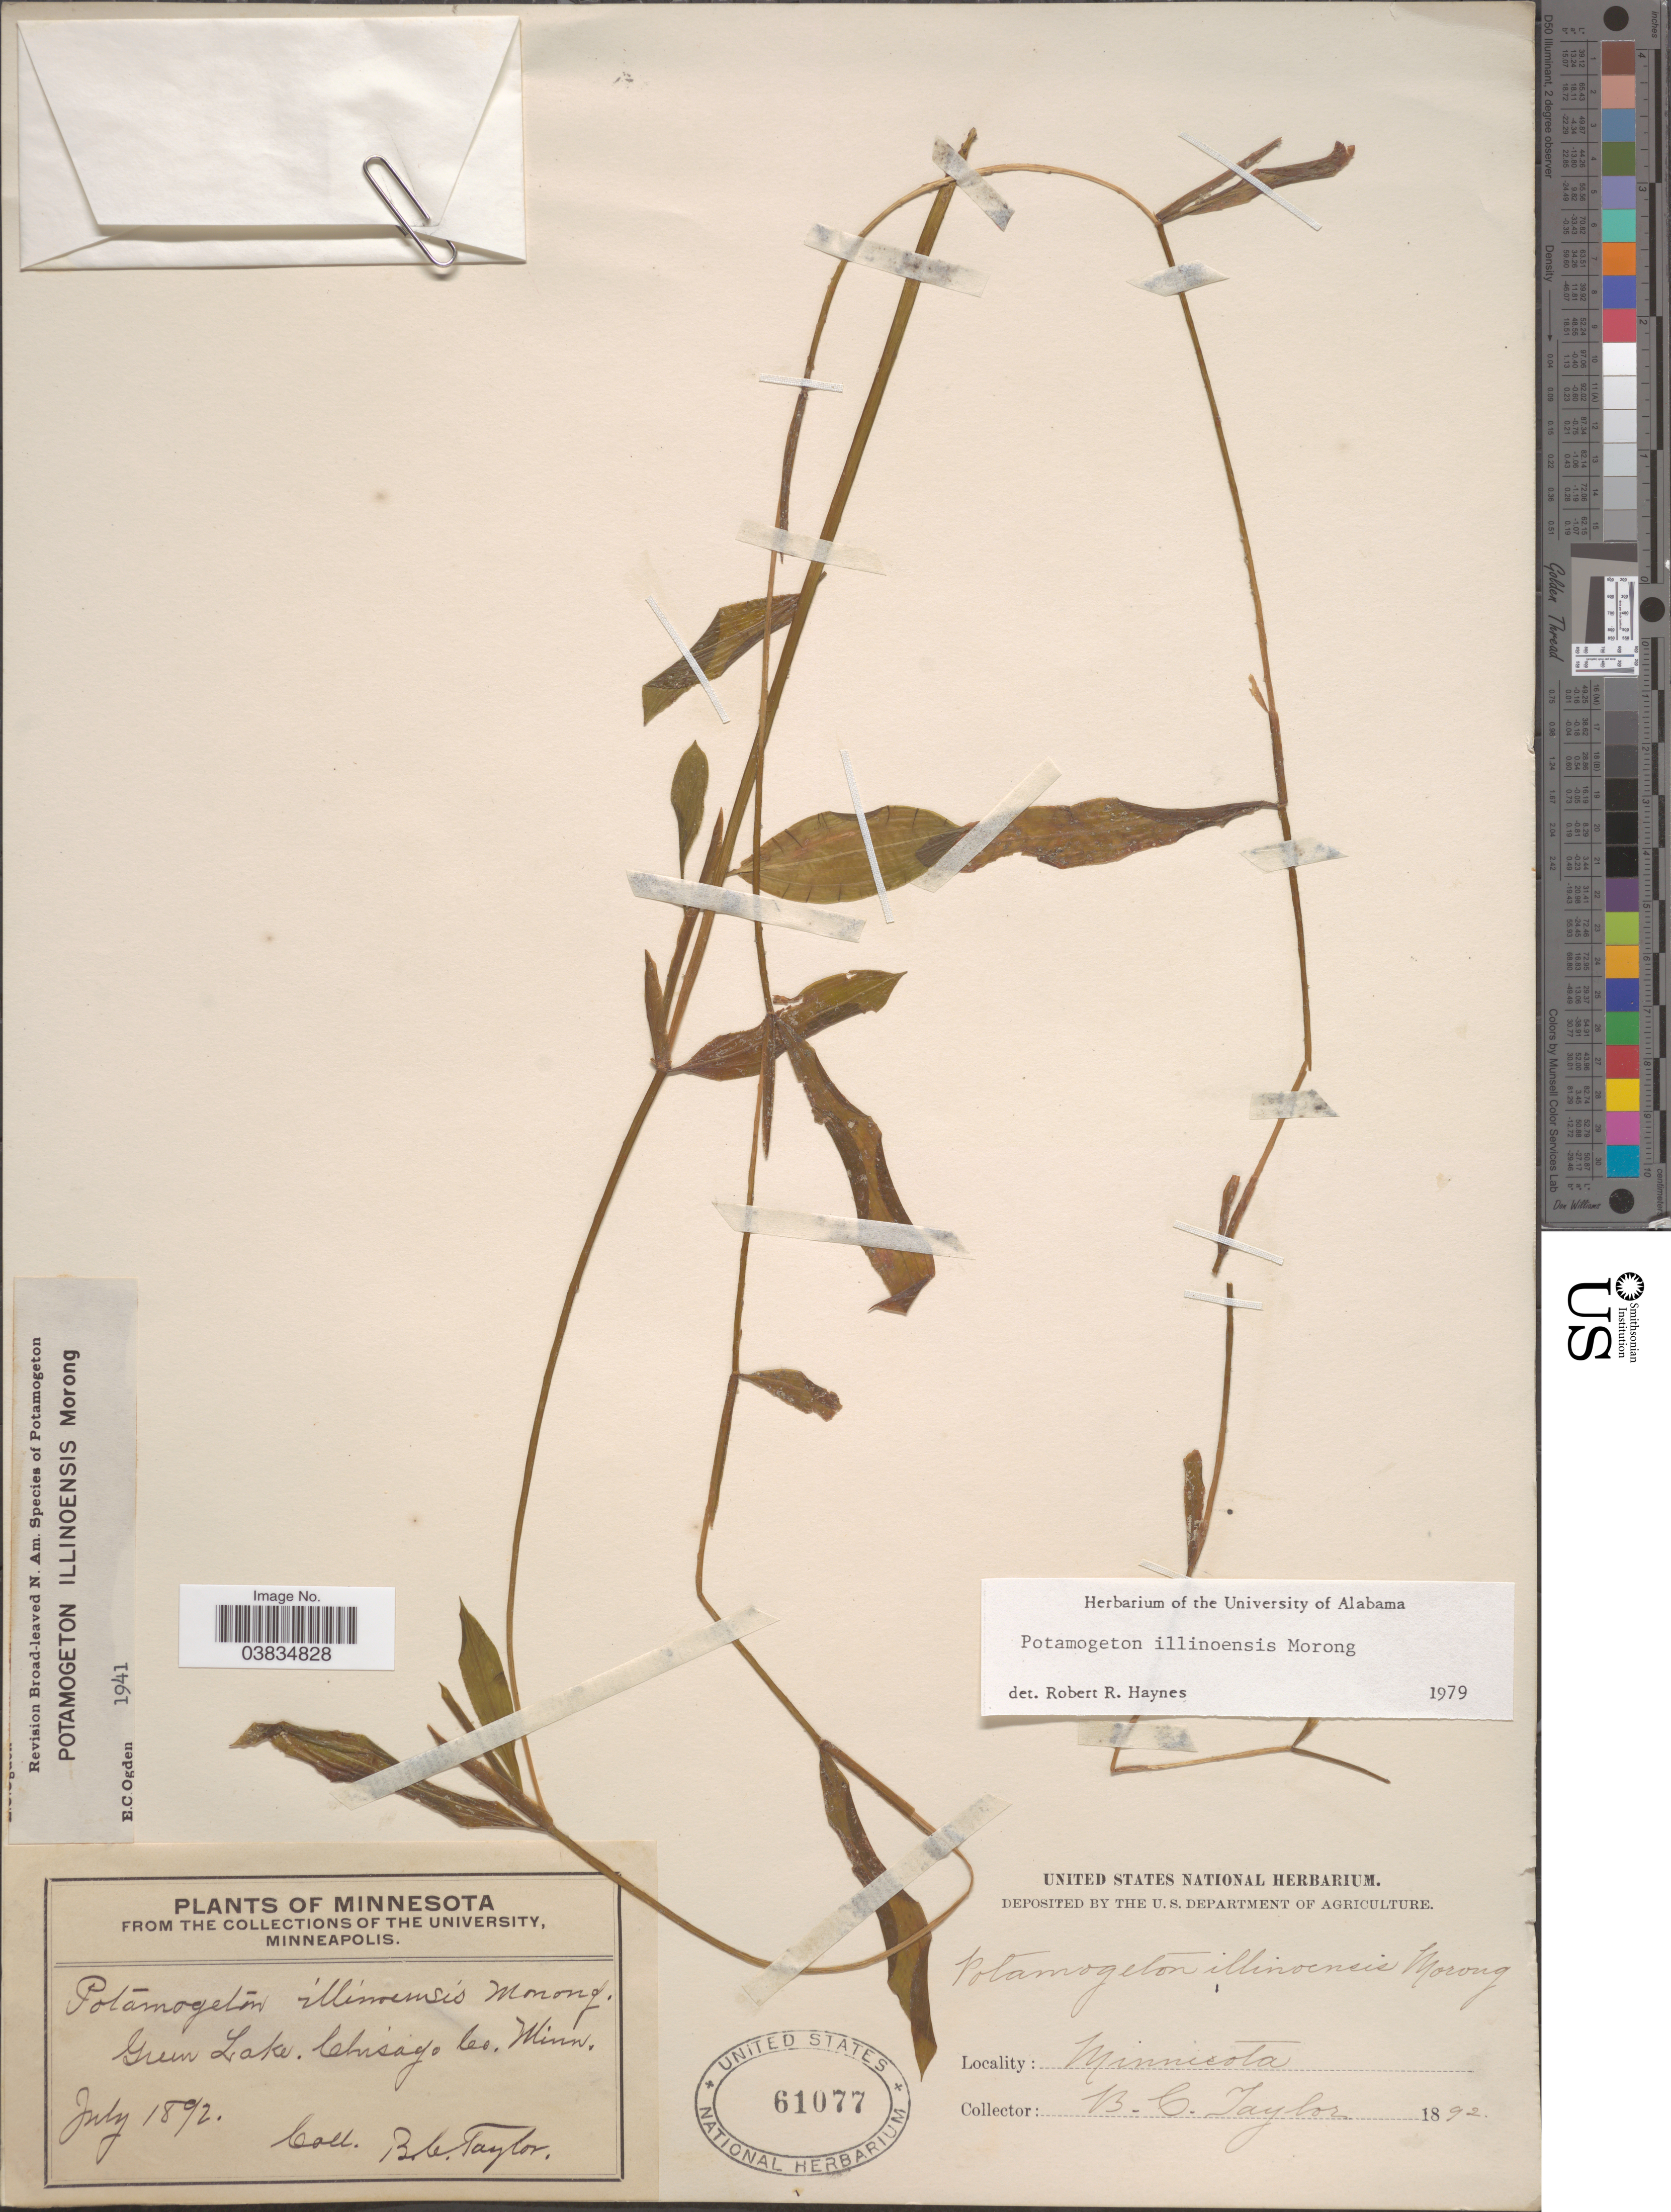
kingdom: Plantae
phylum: Tracheophyta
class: Liliopsida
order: Alismatales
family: Potamogetonaceae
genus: Potamogeton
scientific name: Potamogeton illinoensis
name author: Morong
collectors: B. C. Taylor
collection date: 1892-07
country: United States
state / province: Minnesota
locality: Green Lake, Chisago Co.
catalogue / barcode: US 61077